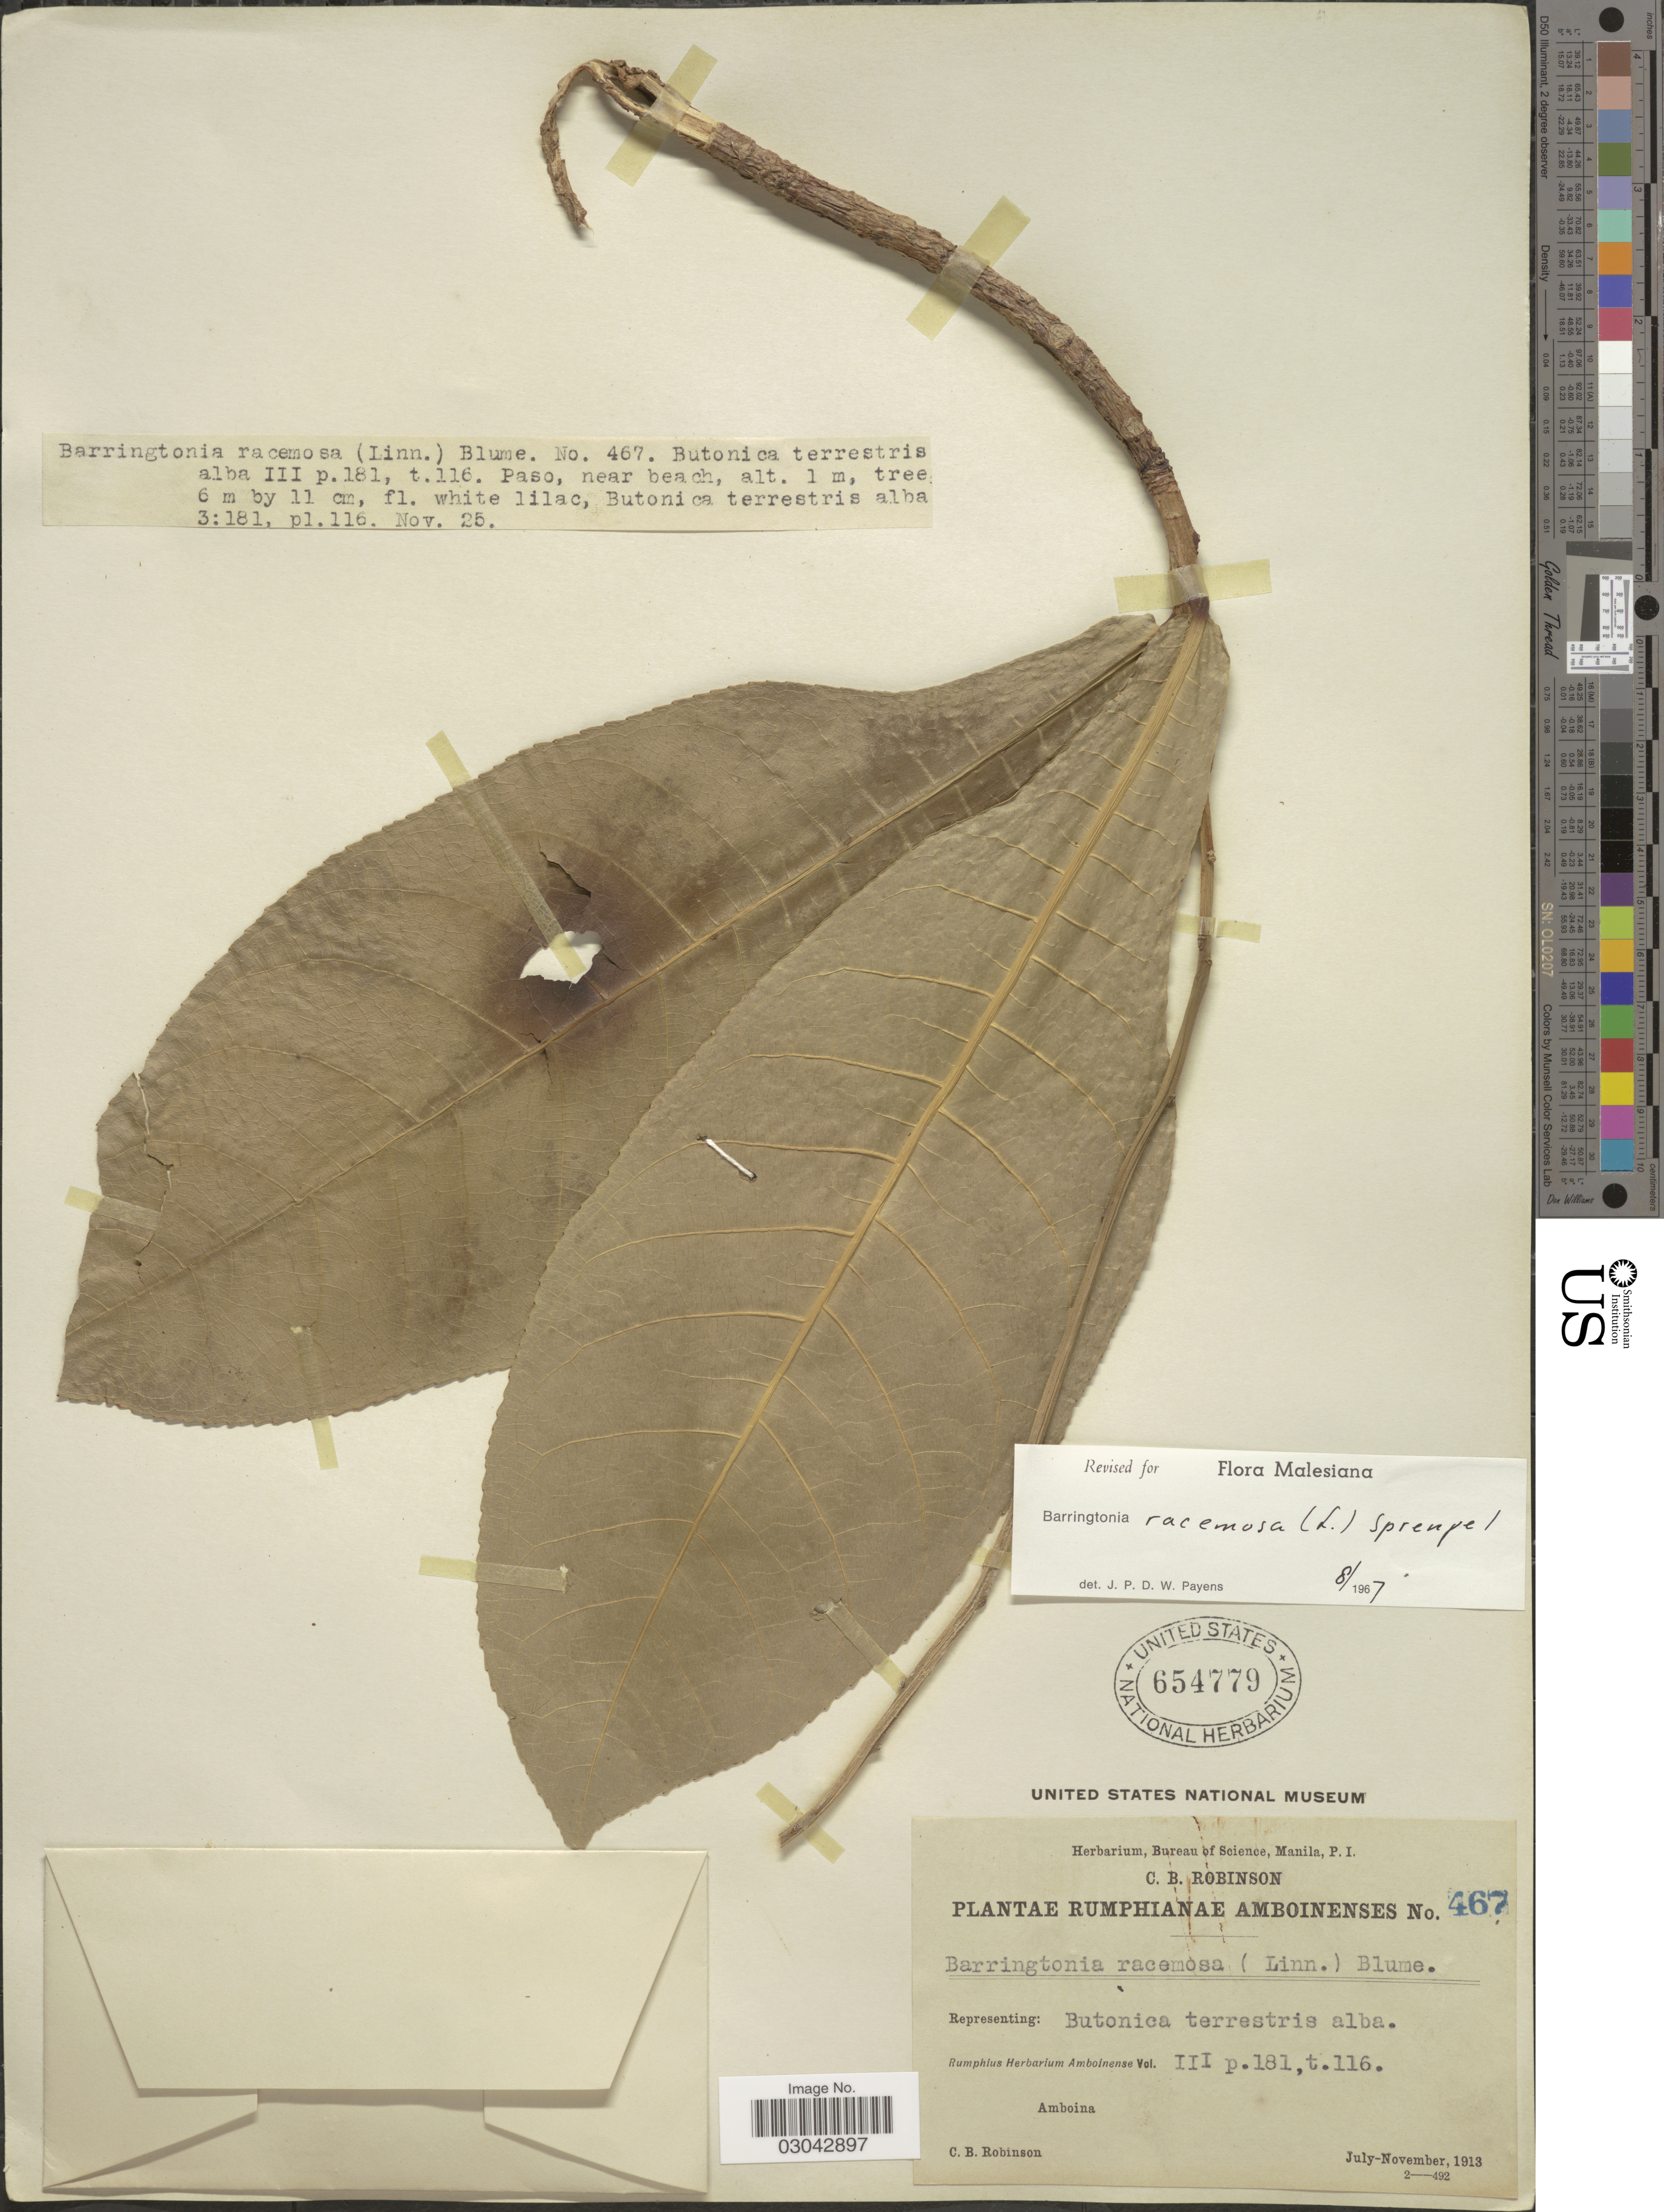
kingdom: Plantae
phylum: Tracheophyta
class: Magnoliopsida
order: Ericales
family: Lecythidaceae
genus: Barringtonia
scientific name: Barringtonia racemosa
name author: (L.) Spreng.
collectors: C. Robinson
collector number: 467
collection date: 1913-07/1913-11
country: Indonesia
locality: Amboina.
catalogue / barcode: US 654779